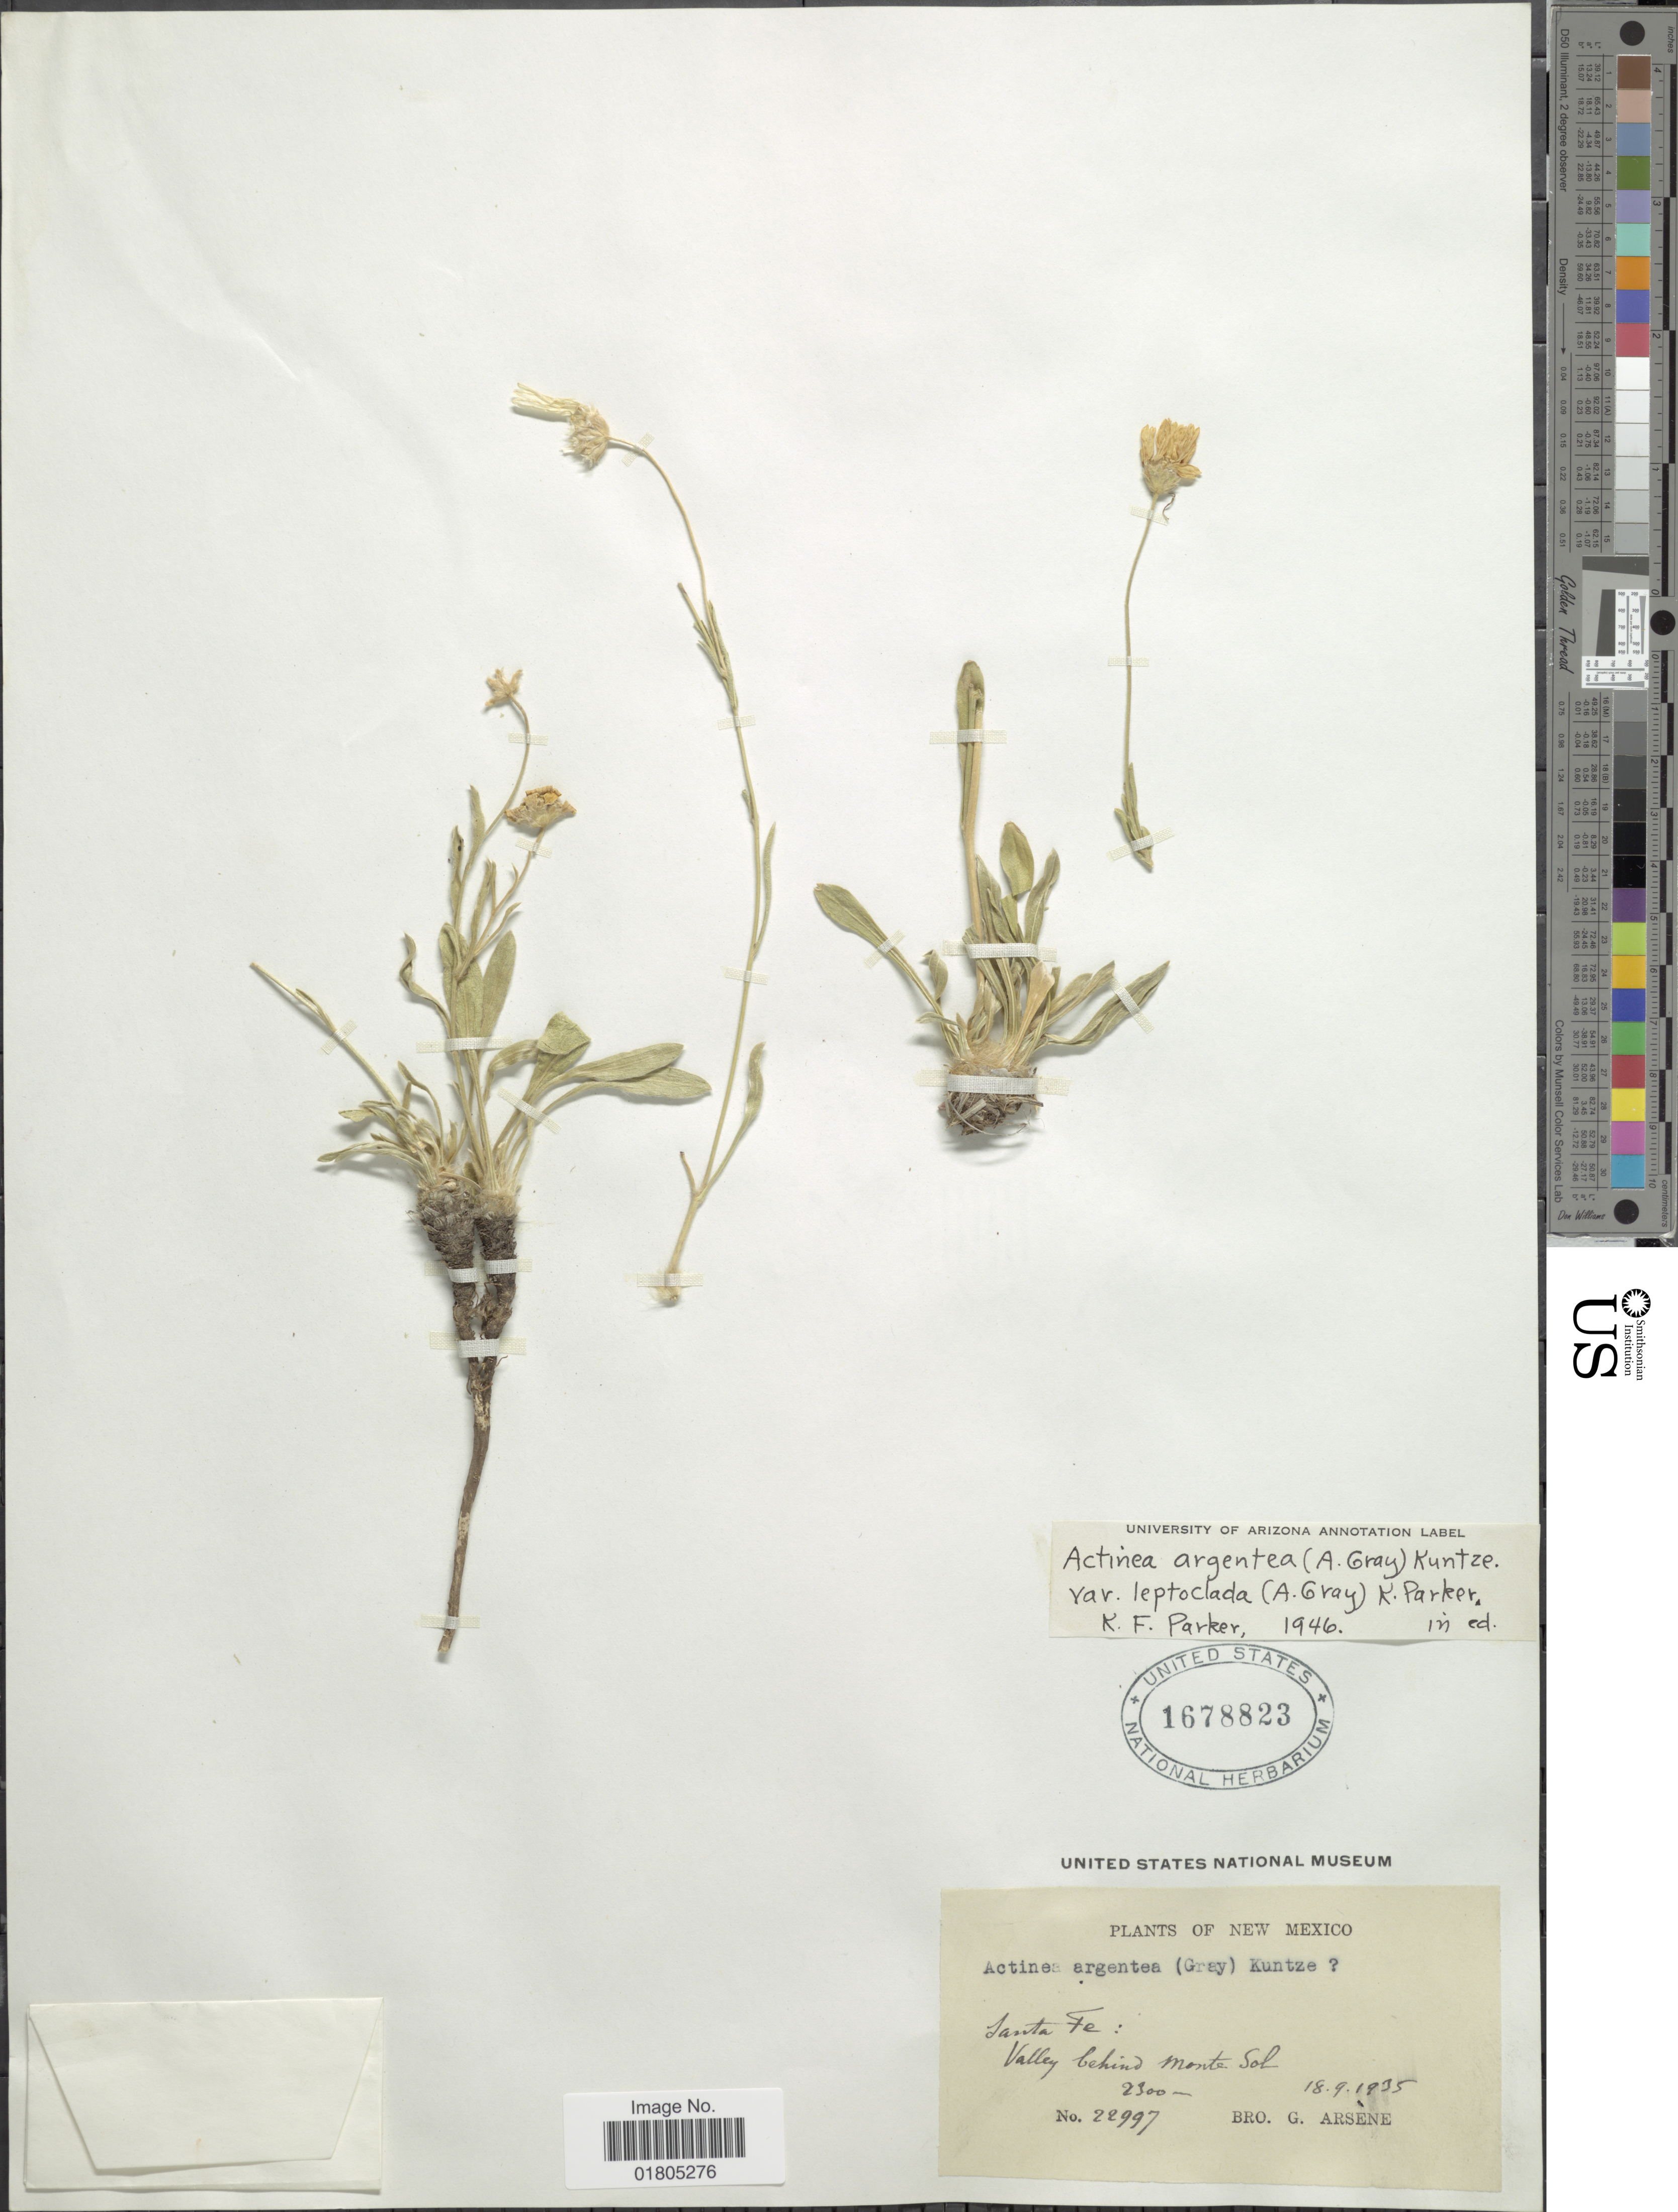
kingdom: Plantae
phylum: Tracheophyta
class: Magnoliopsida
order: Asterales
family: Asteraceae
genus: Actinea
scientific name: Actinea argentea var. leptoclada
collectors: Bro. G. Arsène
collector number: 22997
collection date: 1935-09-18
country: United States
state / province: New Mexico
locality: Santa Fe: Valley behind Monte Sol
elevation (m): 2300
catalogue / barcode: US 1678823